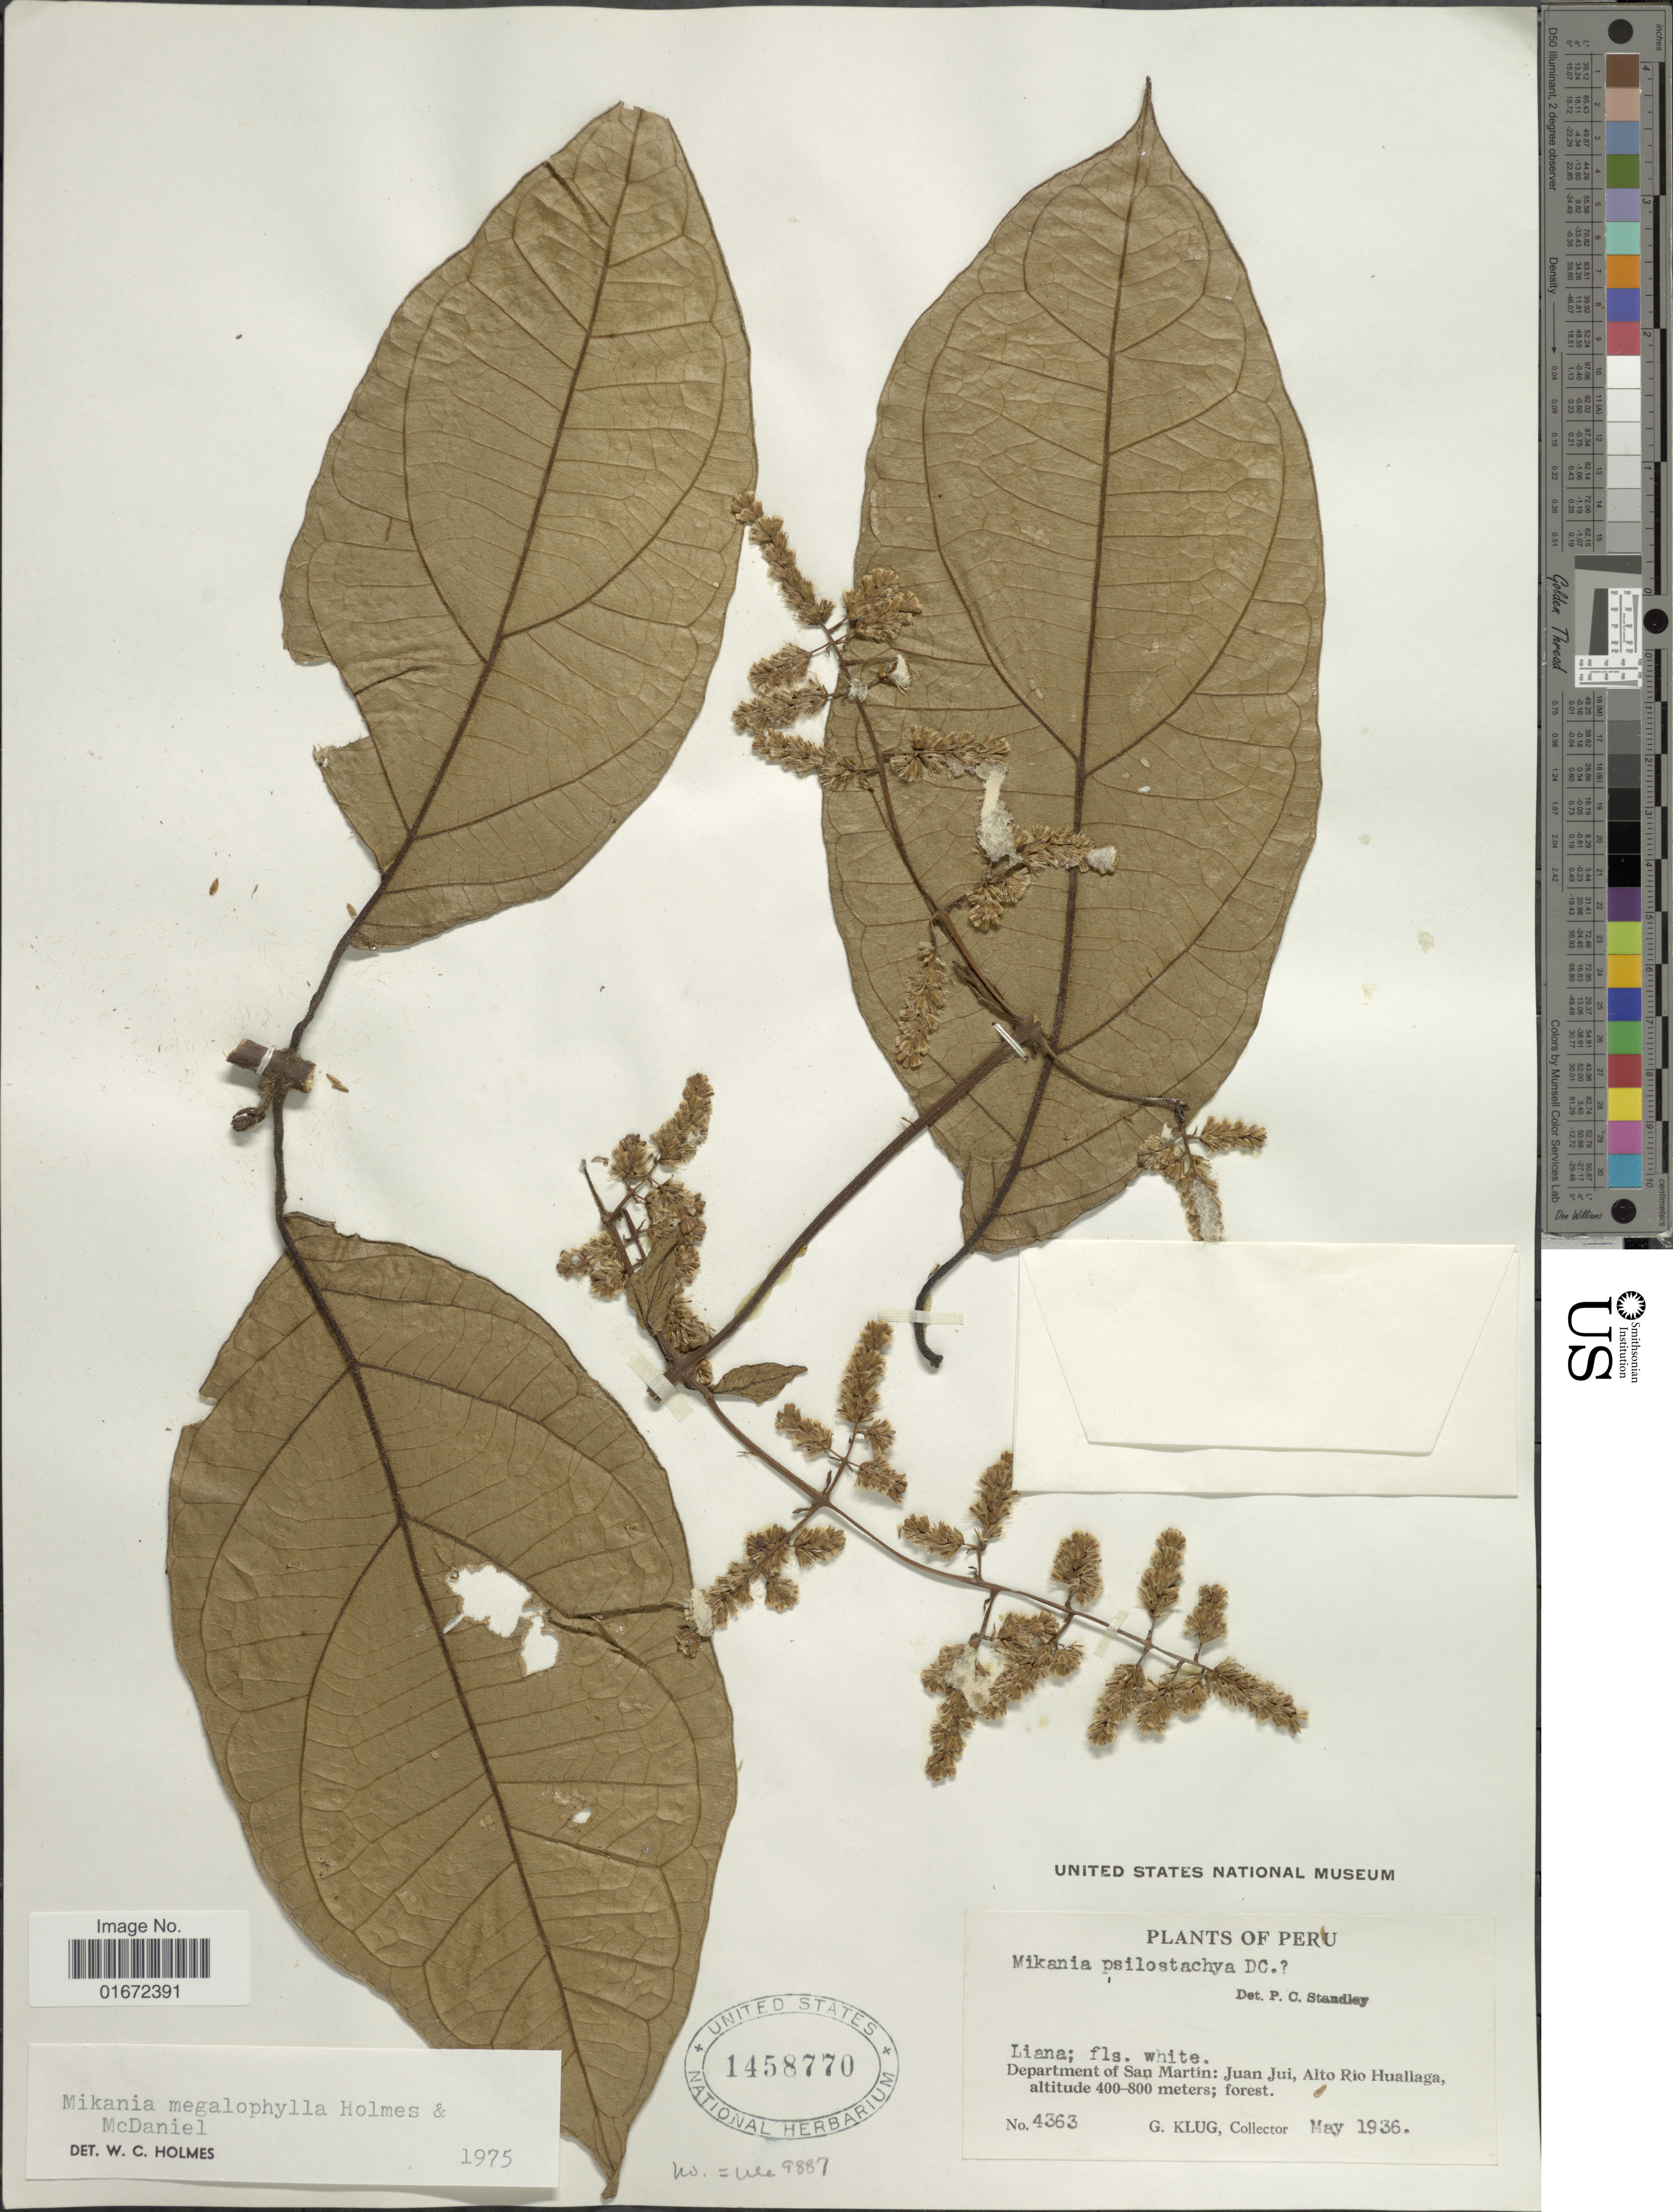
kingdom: Plantae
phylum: Tracheophyta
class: Magnoliopsida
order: Asterales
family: Asteraceae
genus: Mikania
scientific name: Mikania megalophylla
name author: W.C. Holmes & McDaniel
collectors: G. Klug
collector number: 4363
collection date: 1936-05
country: Peru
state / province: San Martín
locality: Department of San Martin: Juan Jui, Alto Rio Huallaga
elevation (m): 400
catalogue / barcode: US 1458770